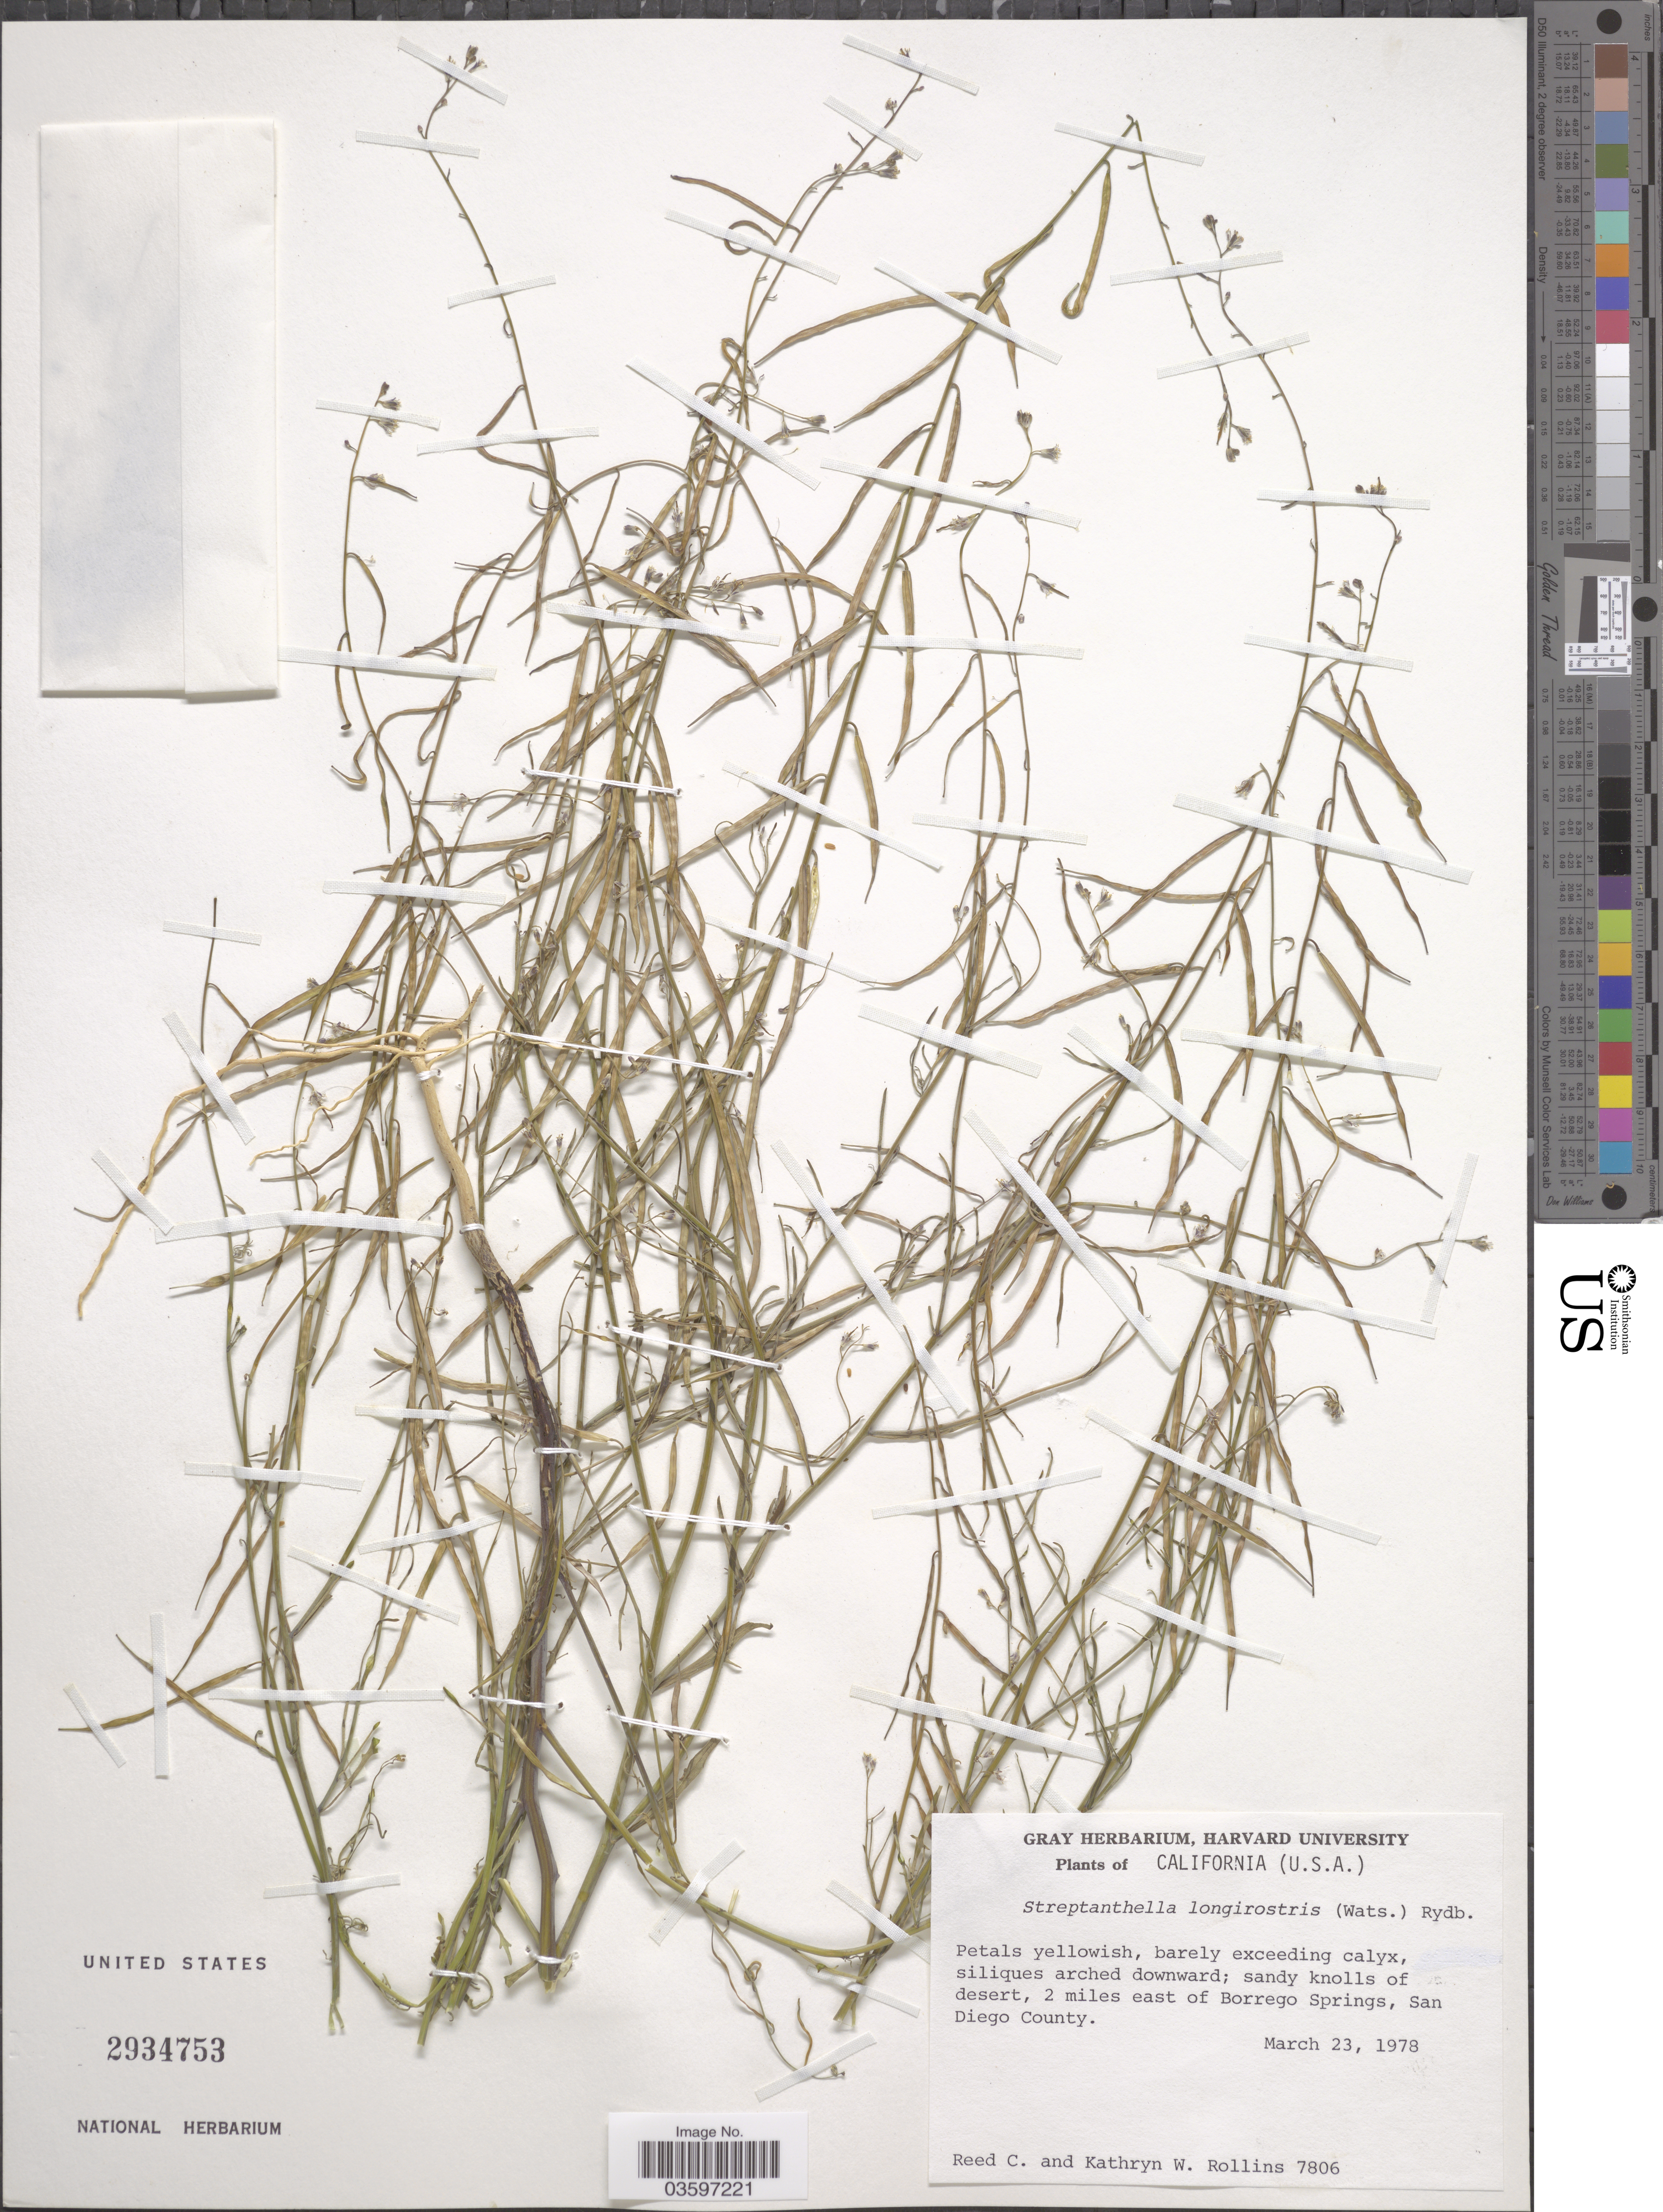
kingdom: Plantae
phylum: Tracheophyta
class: Magnoliopsida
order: Brassicales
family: Brassicaceae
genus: Streptanthella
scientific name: Streptanthella longirostris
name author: (S. Watson) Rydb.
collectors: R. C. Rollins & K. W. Rollins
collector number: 7806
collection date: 1978-03-23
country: United States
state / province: California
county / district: San Diego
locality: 2 miles east of Borrego Springs, San Diego County.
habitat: sandy knolls of desert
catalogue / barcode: US 2934753